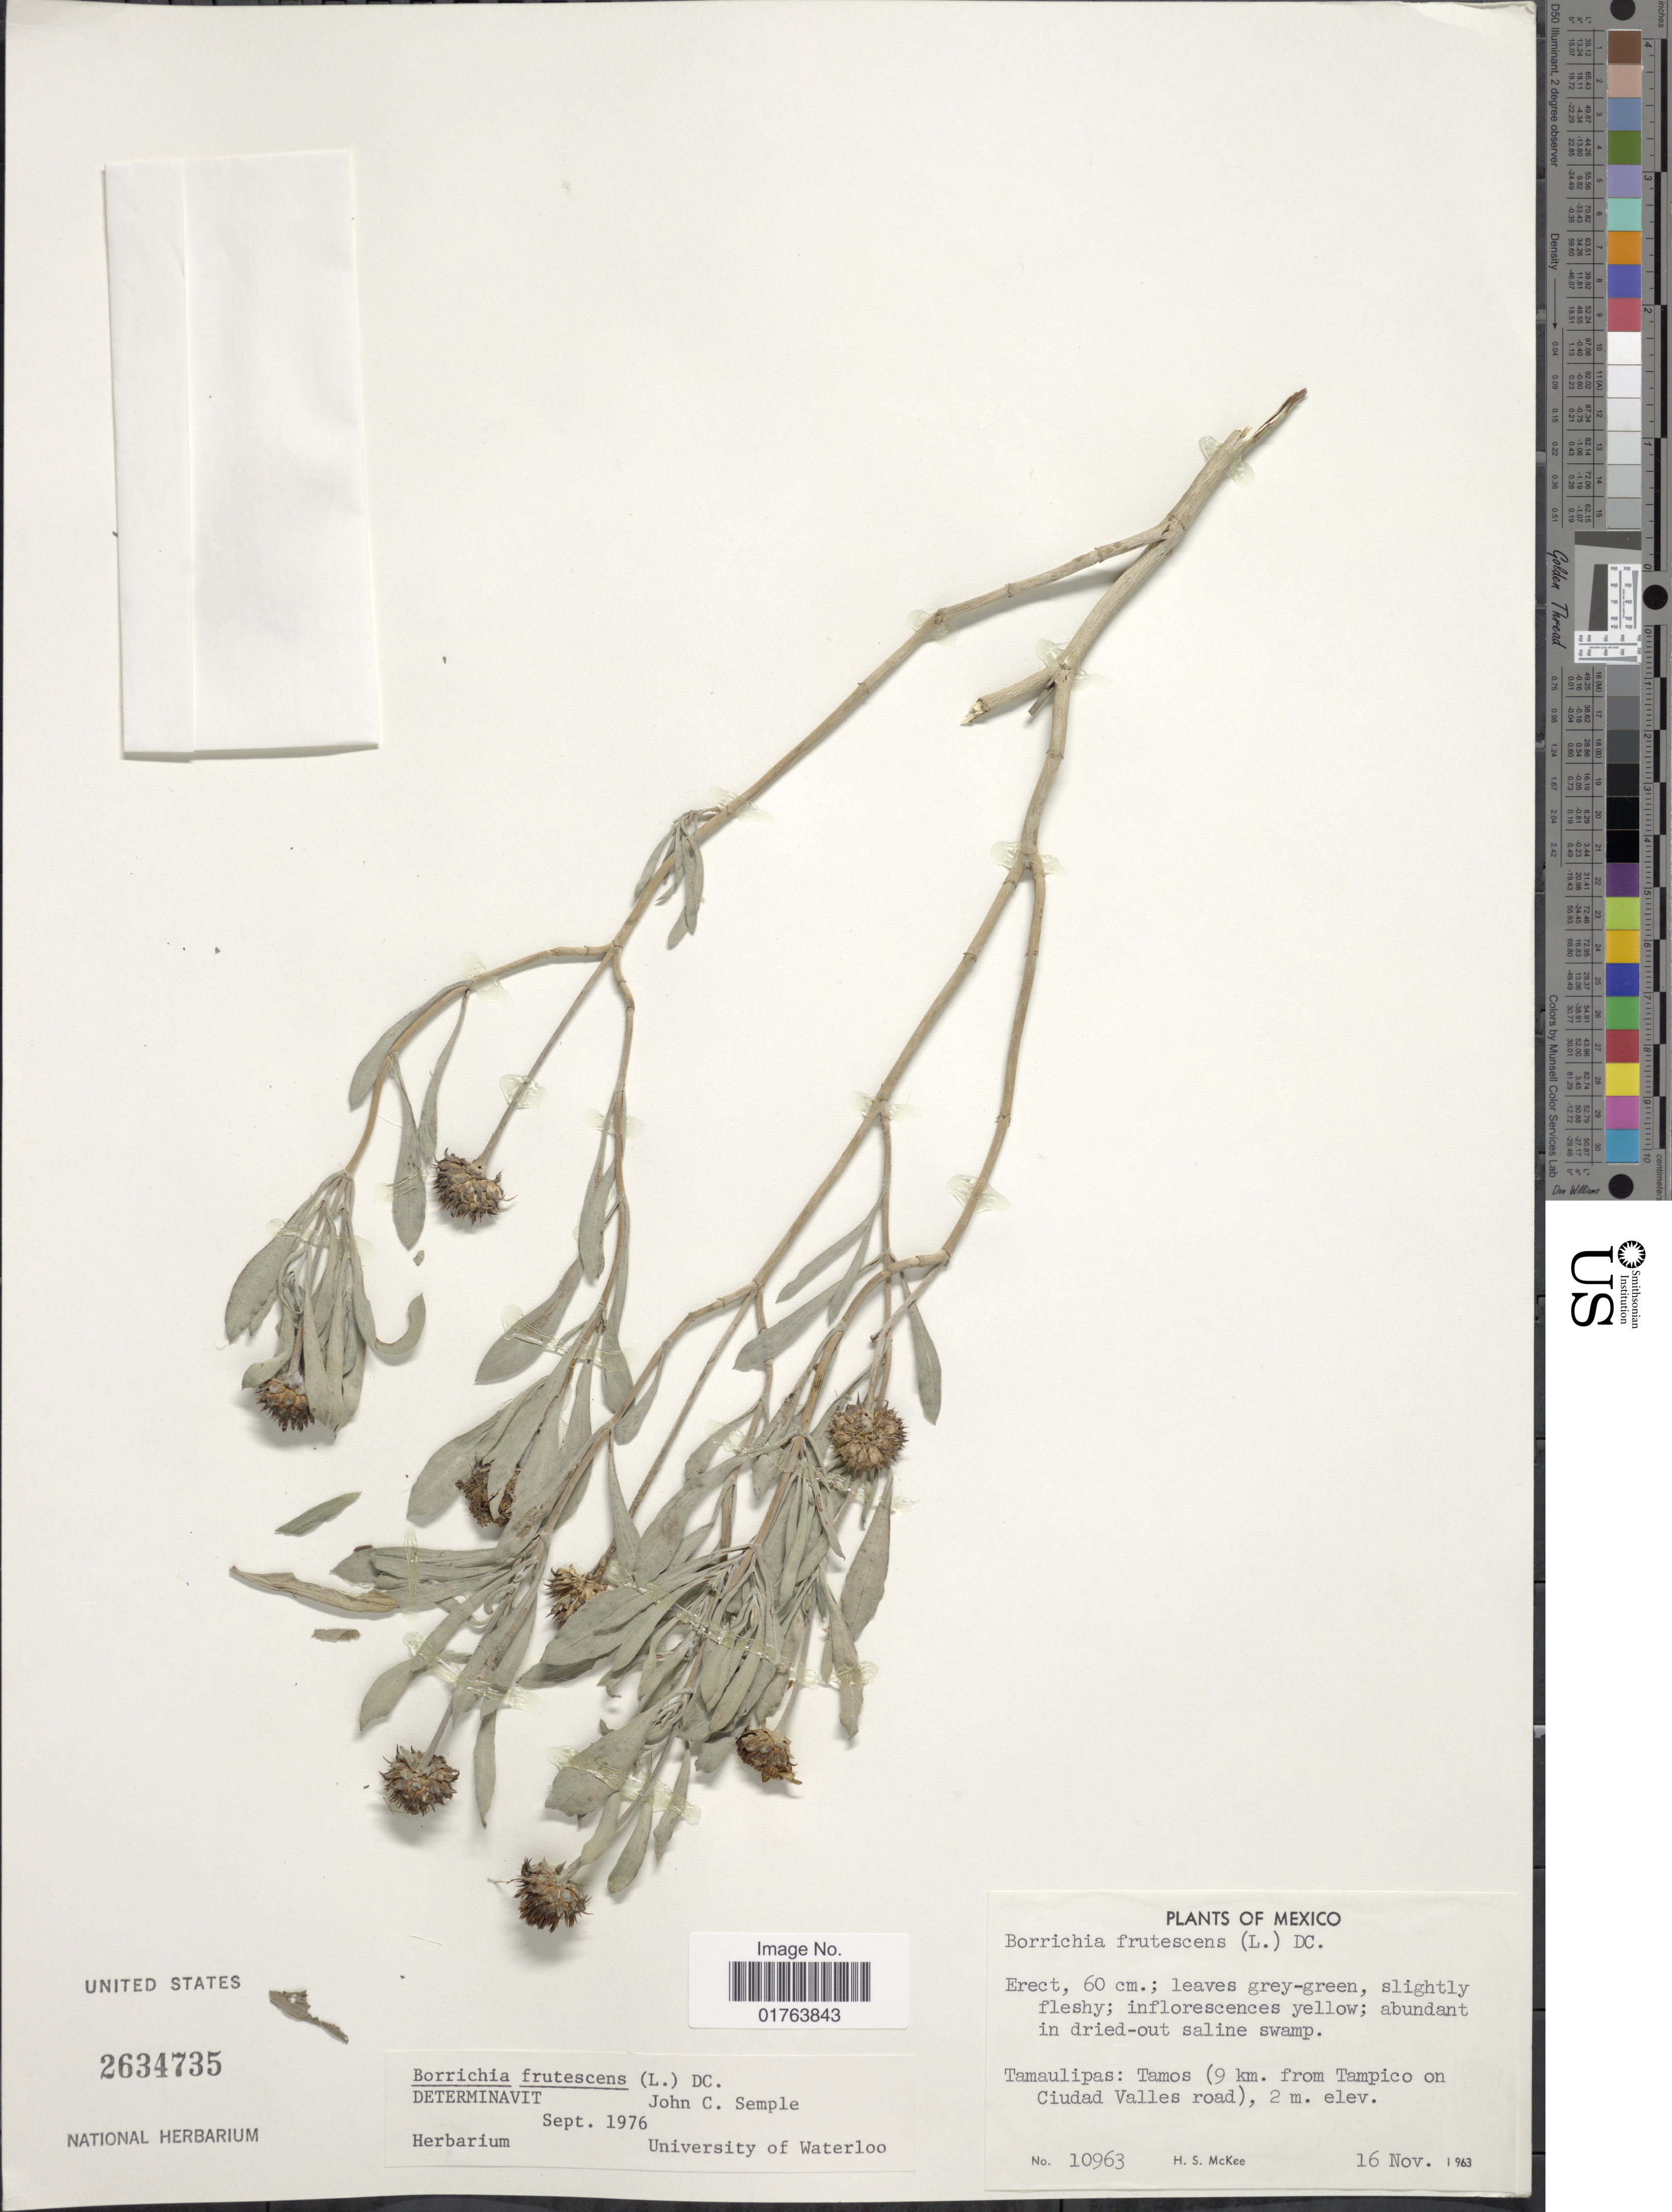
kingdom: Plantae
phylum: Tracheophyta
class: Magnoliopsida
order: Asterales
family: Asteraceae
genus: Borrichia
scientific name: Borrichia frutescens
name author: (L.) DC.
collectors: H. S. McKee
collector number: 10963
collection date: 1963-11-16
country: Mexico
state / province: Tamaulipas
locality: Tamos (9 km. from Tampico on Ciudad Valles road)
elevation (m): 2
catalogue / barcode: US 2634735